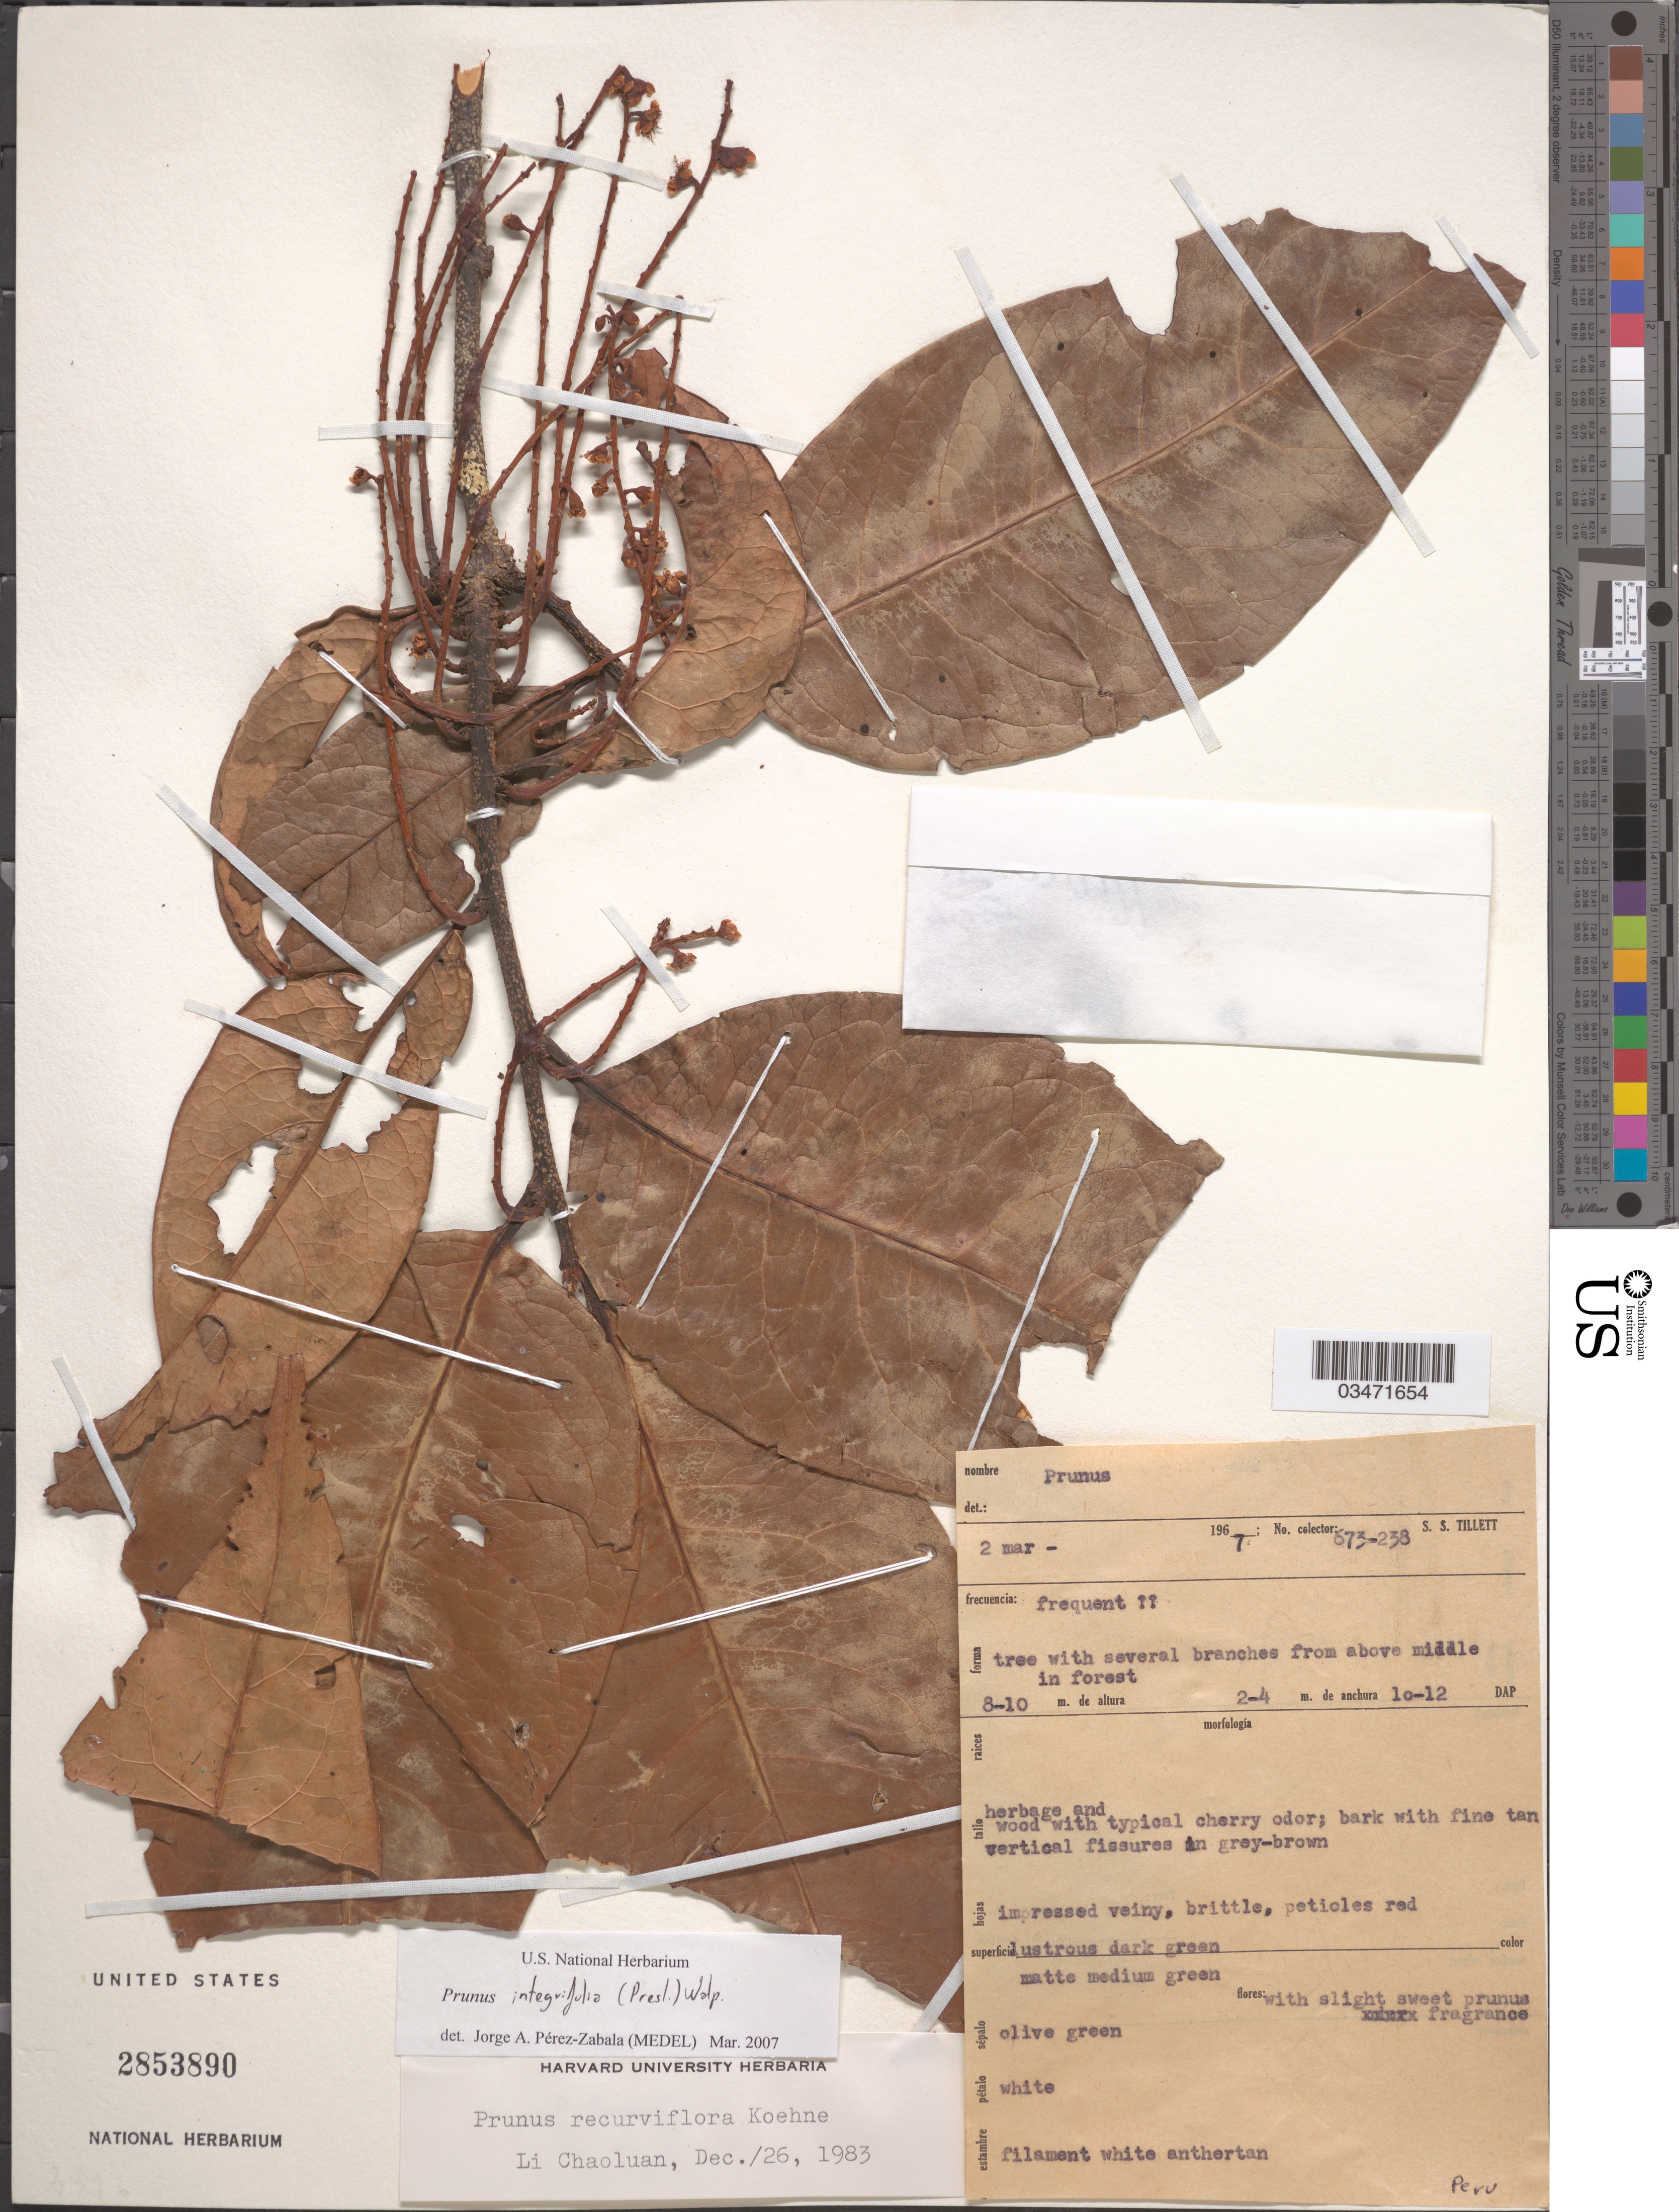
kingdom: Plantae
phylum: Tracheophyta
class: Magnoliopsida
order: Rosales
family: Rosaceae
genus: Prunus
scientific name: Prunus integrifolia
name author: (C. Presl) Walp.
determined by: Pérez-Zabala, Jorge A.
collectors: S. S. Tillett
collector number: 673-238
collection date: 1967-03-02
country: Peru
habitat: In forest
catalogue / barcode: US 2853890